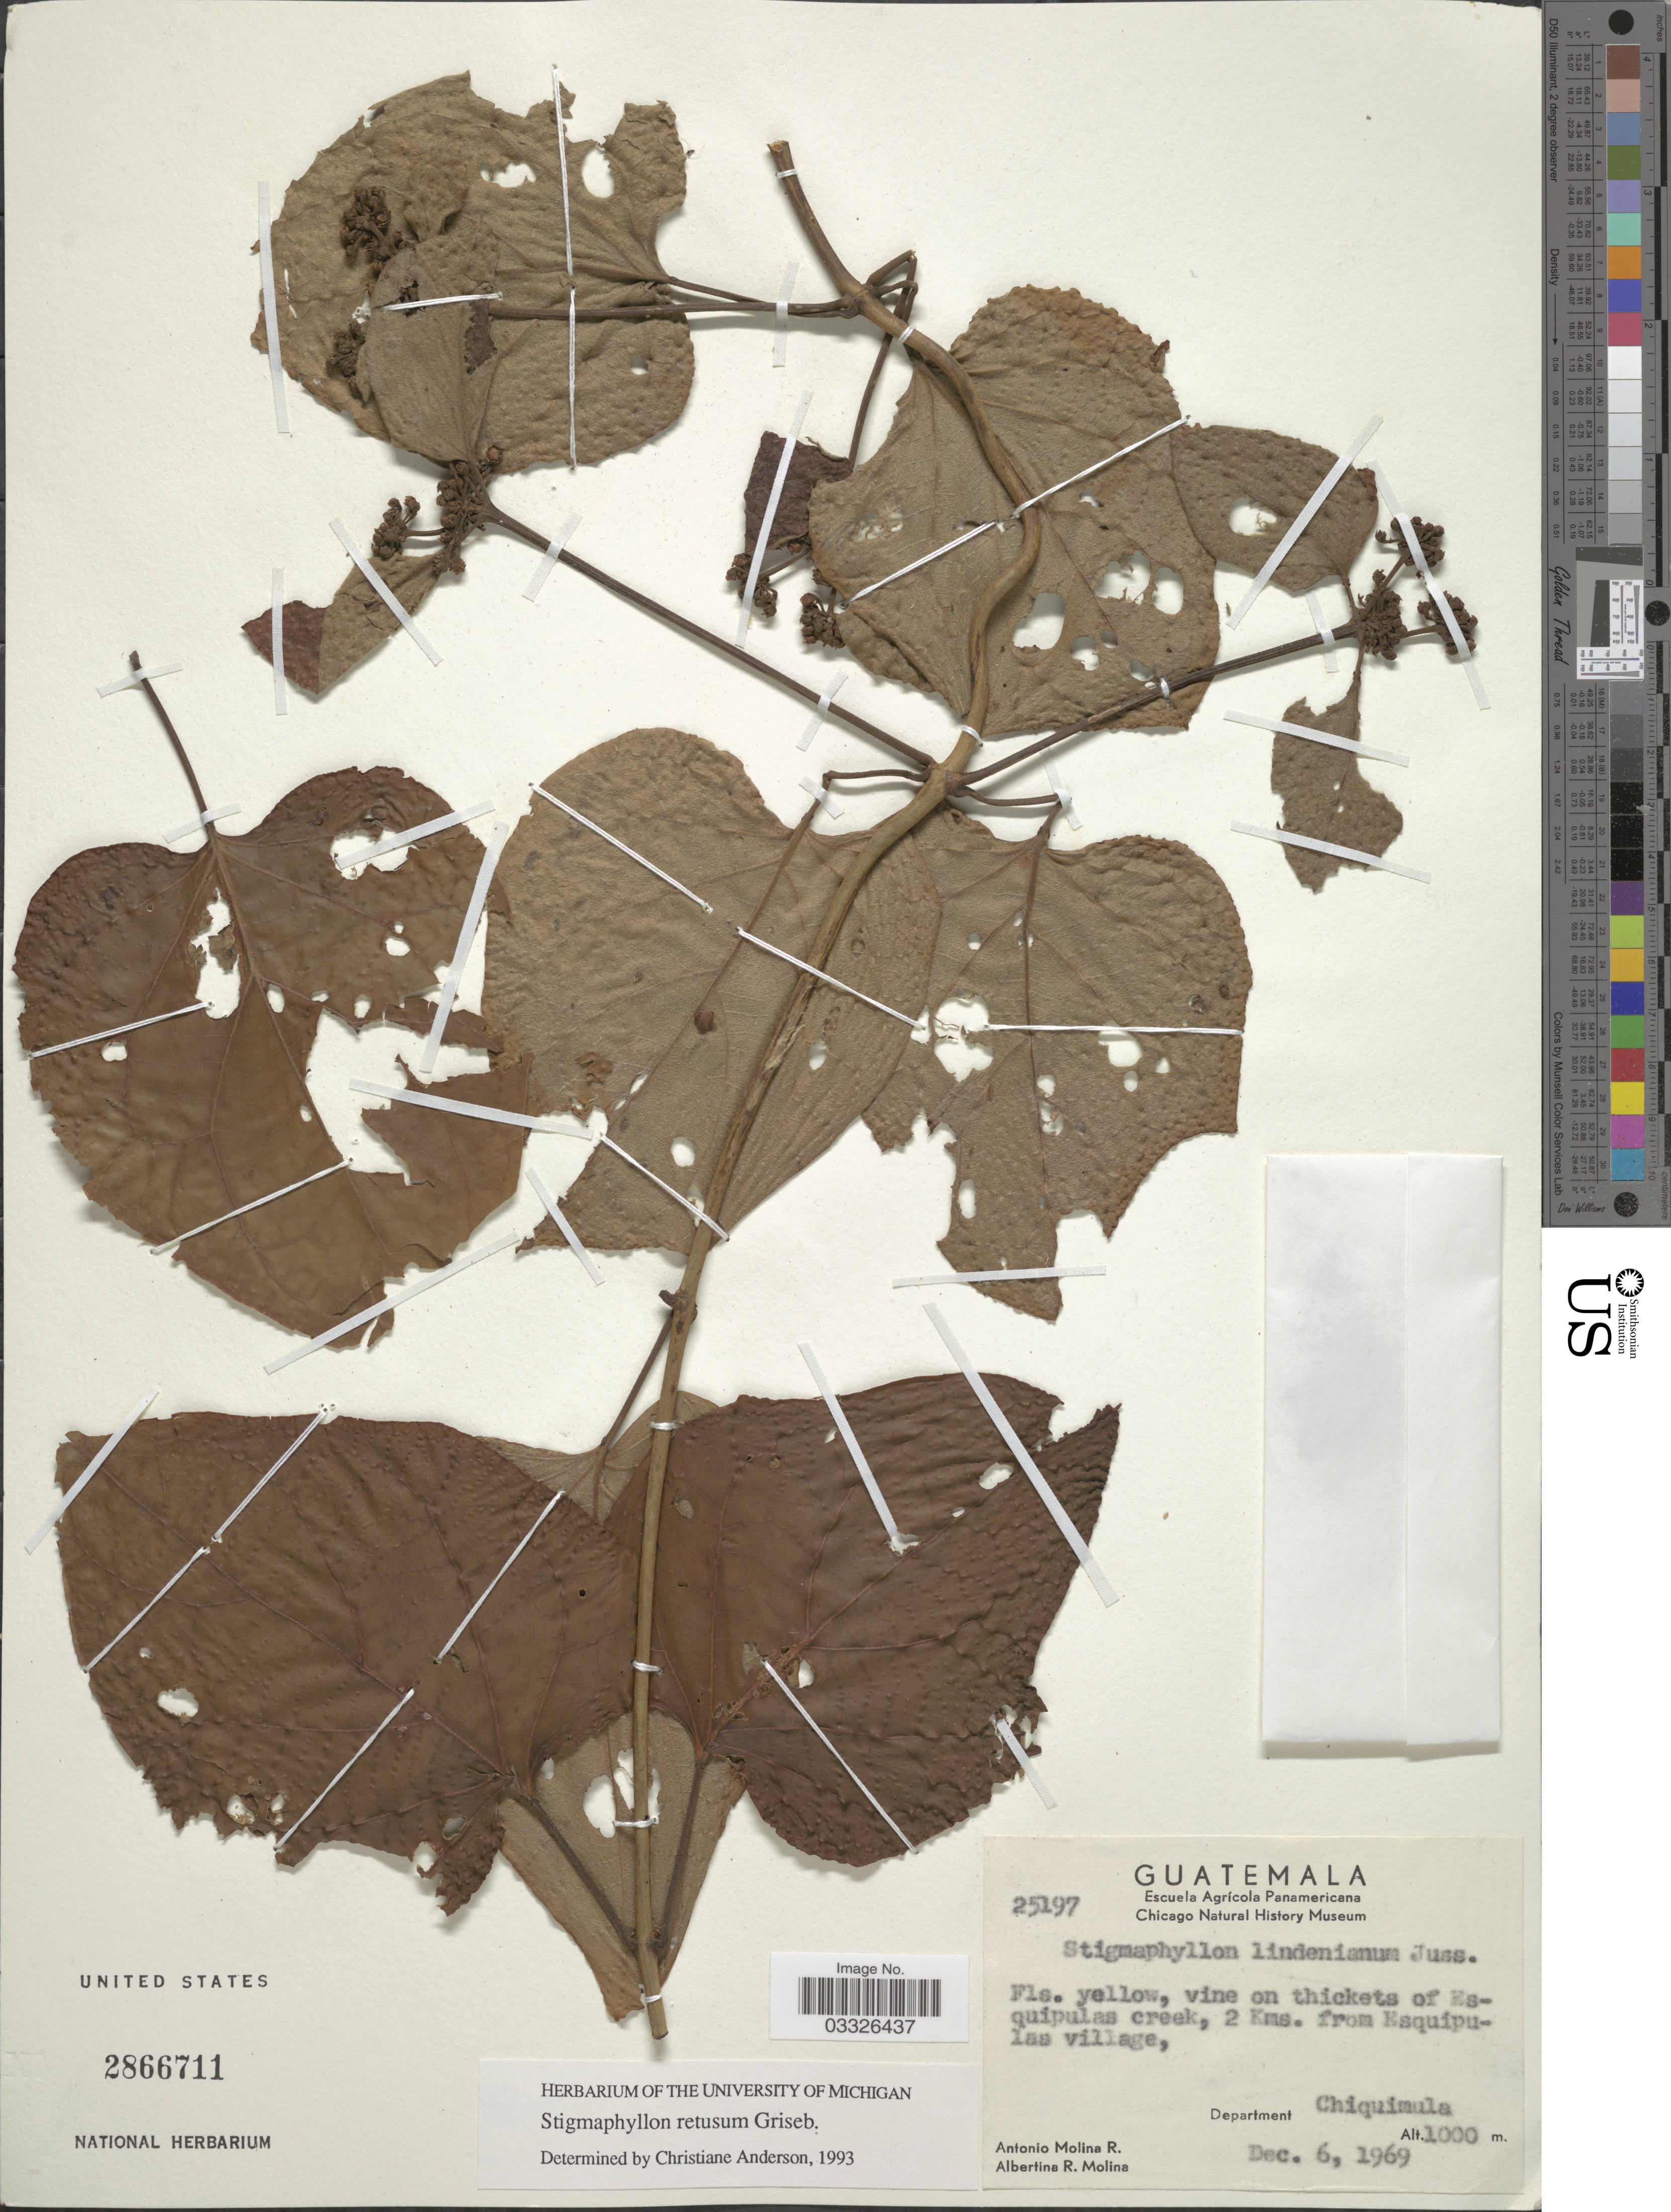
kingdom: Plantae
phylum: Tracheophyta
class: Magnoliopsida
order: Malpighiales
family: Malpighiaceae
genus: Stigmaphyllon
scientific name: Stigmaphyllon retusum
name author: Griseb.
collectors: A. Molina R. & A. R. Molina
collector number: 25197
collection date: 1969-12-06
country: Guatemala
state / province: Chiquimula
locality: Vine on thickets of Esquipulas creek, 2 Kms. from Esquipulas village, Department Chiquimula.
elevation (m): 1000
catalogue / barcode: US 2866711